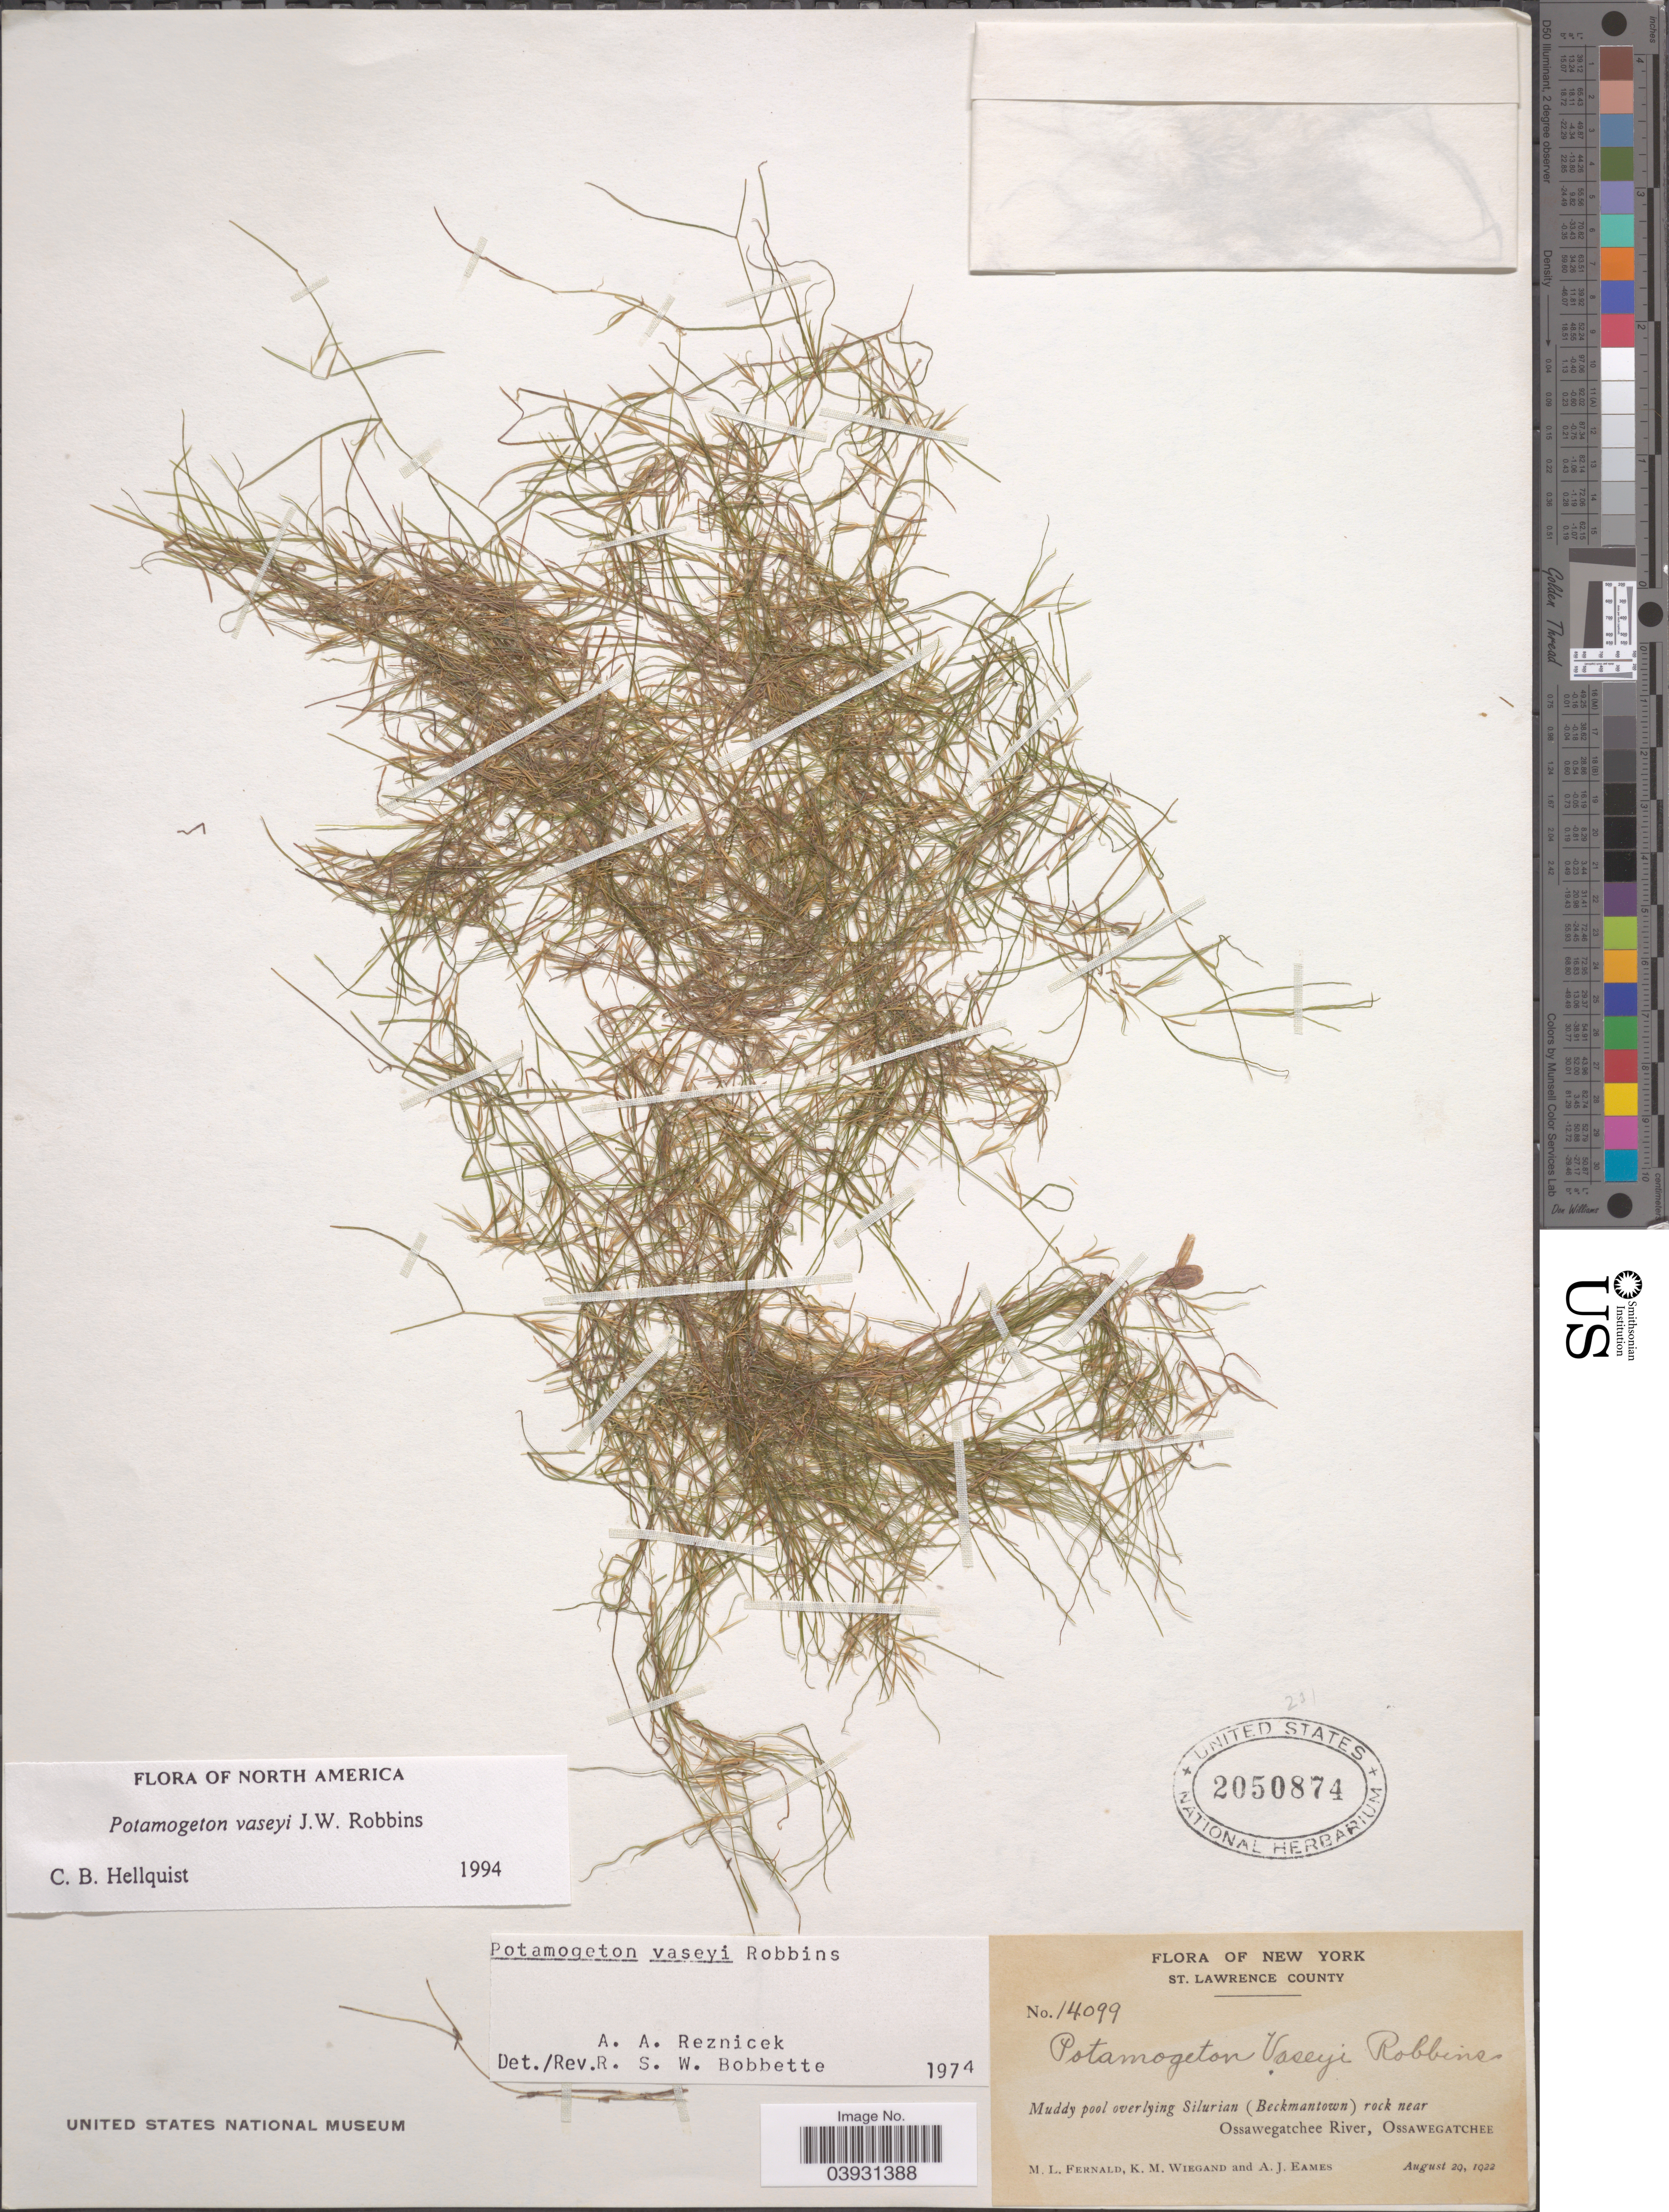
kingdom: Plantae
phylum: Tracheophyta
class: Liliopsida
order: Alismatales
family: Potamogetonaceae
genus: Potamogeton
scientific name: Potamogeton vaseyi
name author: J.W. Robbins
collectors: M. L. Fernald, K. M. Wiegand & A. J. Eames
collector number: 14099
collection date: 1922-08-29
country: United States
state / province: New York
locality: St. Lawrence County. Silurian (Beckmantown) rock near Ossawegatchee, Ossawegatchee.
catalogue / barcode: US 2050874